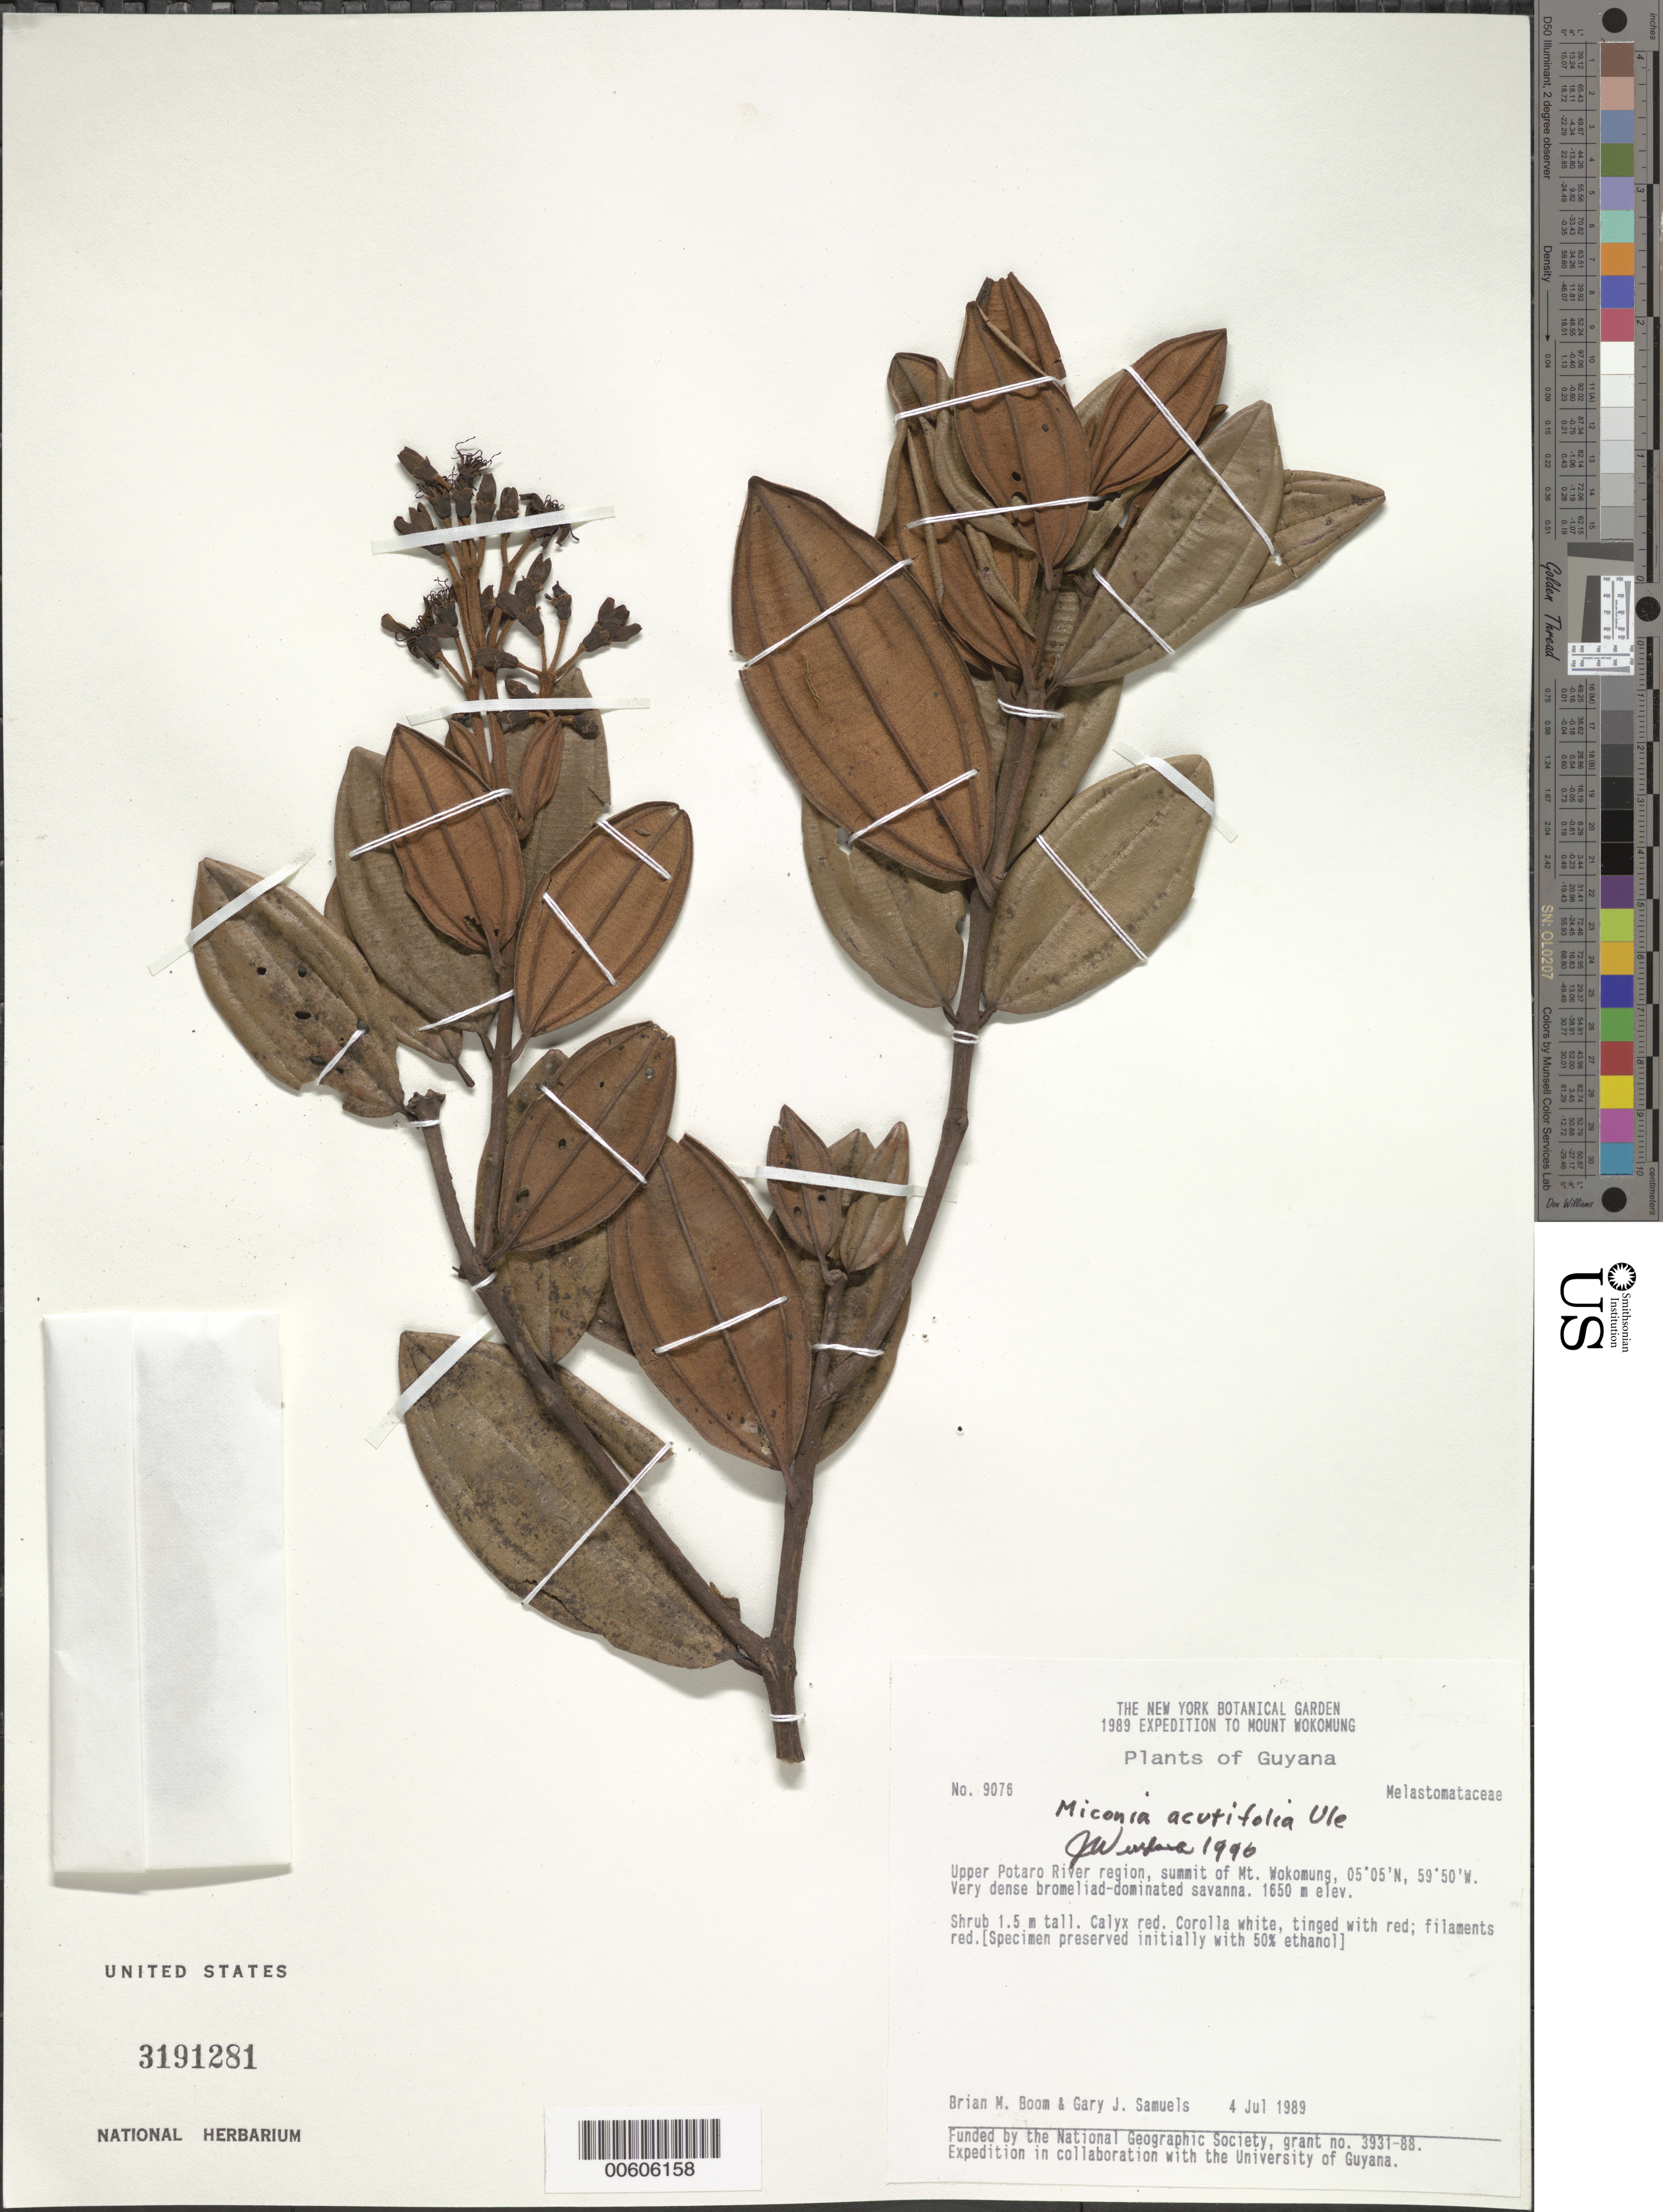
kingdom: Plantae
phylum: Tracheophyta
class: Magnoliopsida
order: Myrtales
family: Melastomataceae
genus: Miconia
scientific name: Miconia acutifolia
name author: Ule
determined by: Wurdack, John J., (US), US (UNITED STATES)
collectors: B. M. Boom & G. Samuels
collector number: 9076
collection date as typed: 4-Jul-89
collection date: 1989-07-04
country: Guyana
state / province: Potaro-Siparuni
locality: Mt. Wokomung, summit, upper Potaro R.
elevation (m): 1650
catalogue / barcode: US 3191281